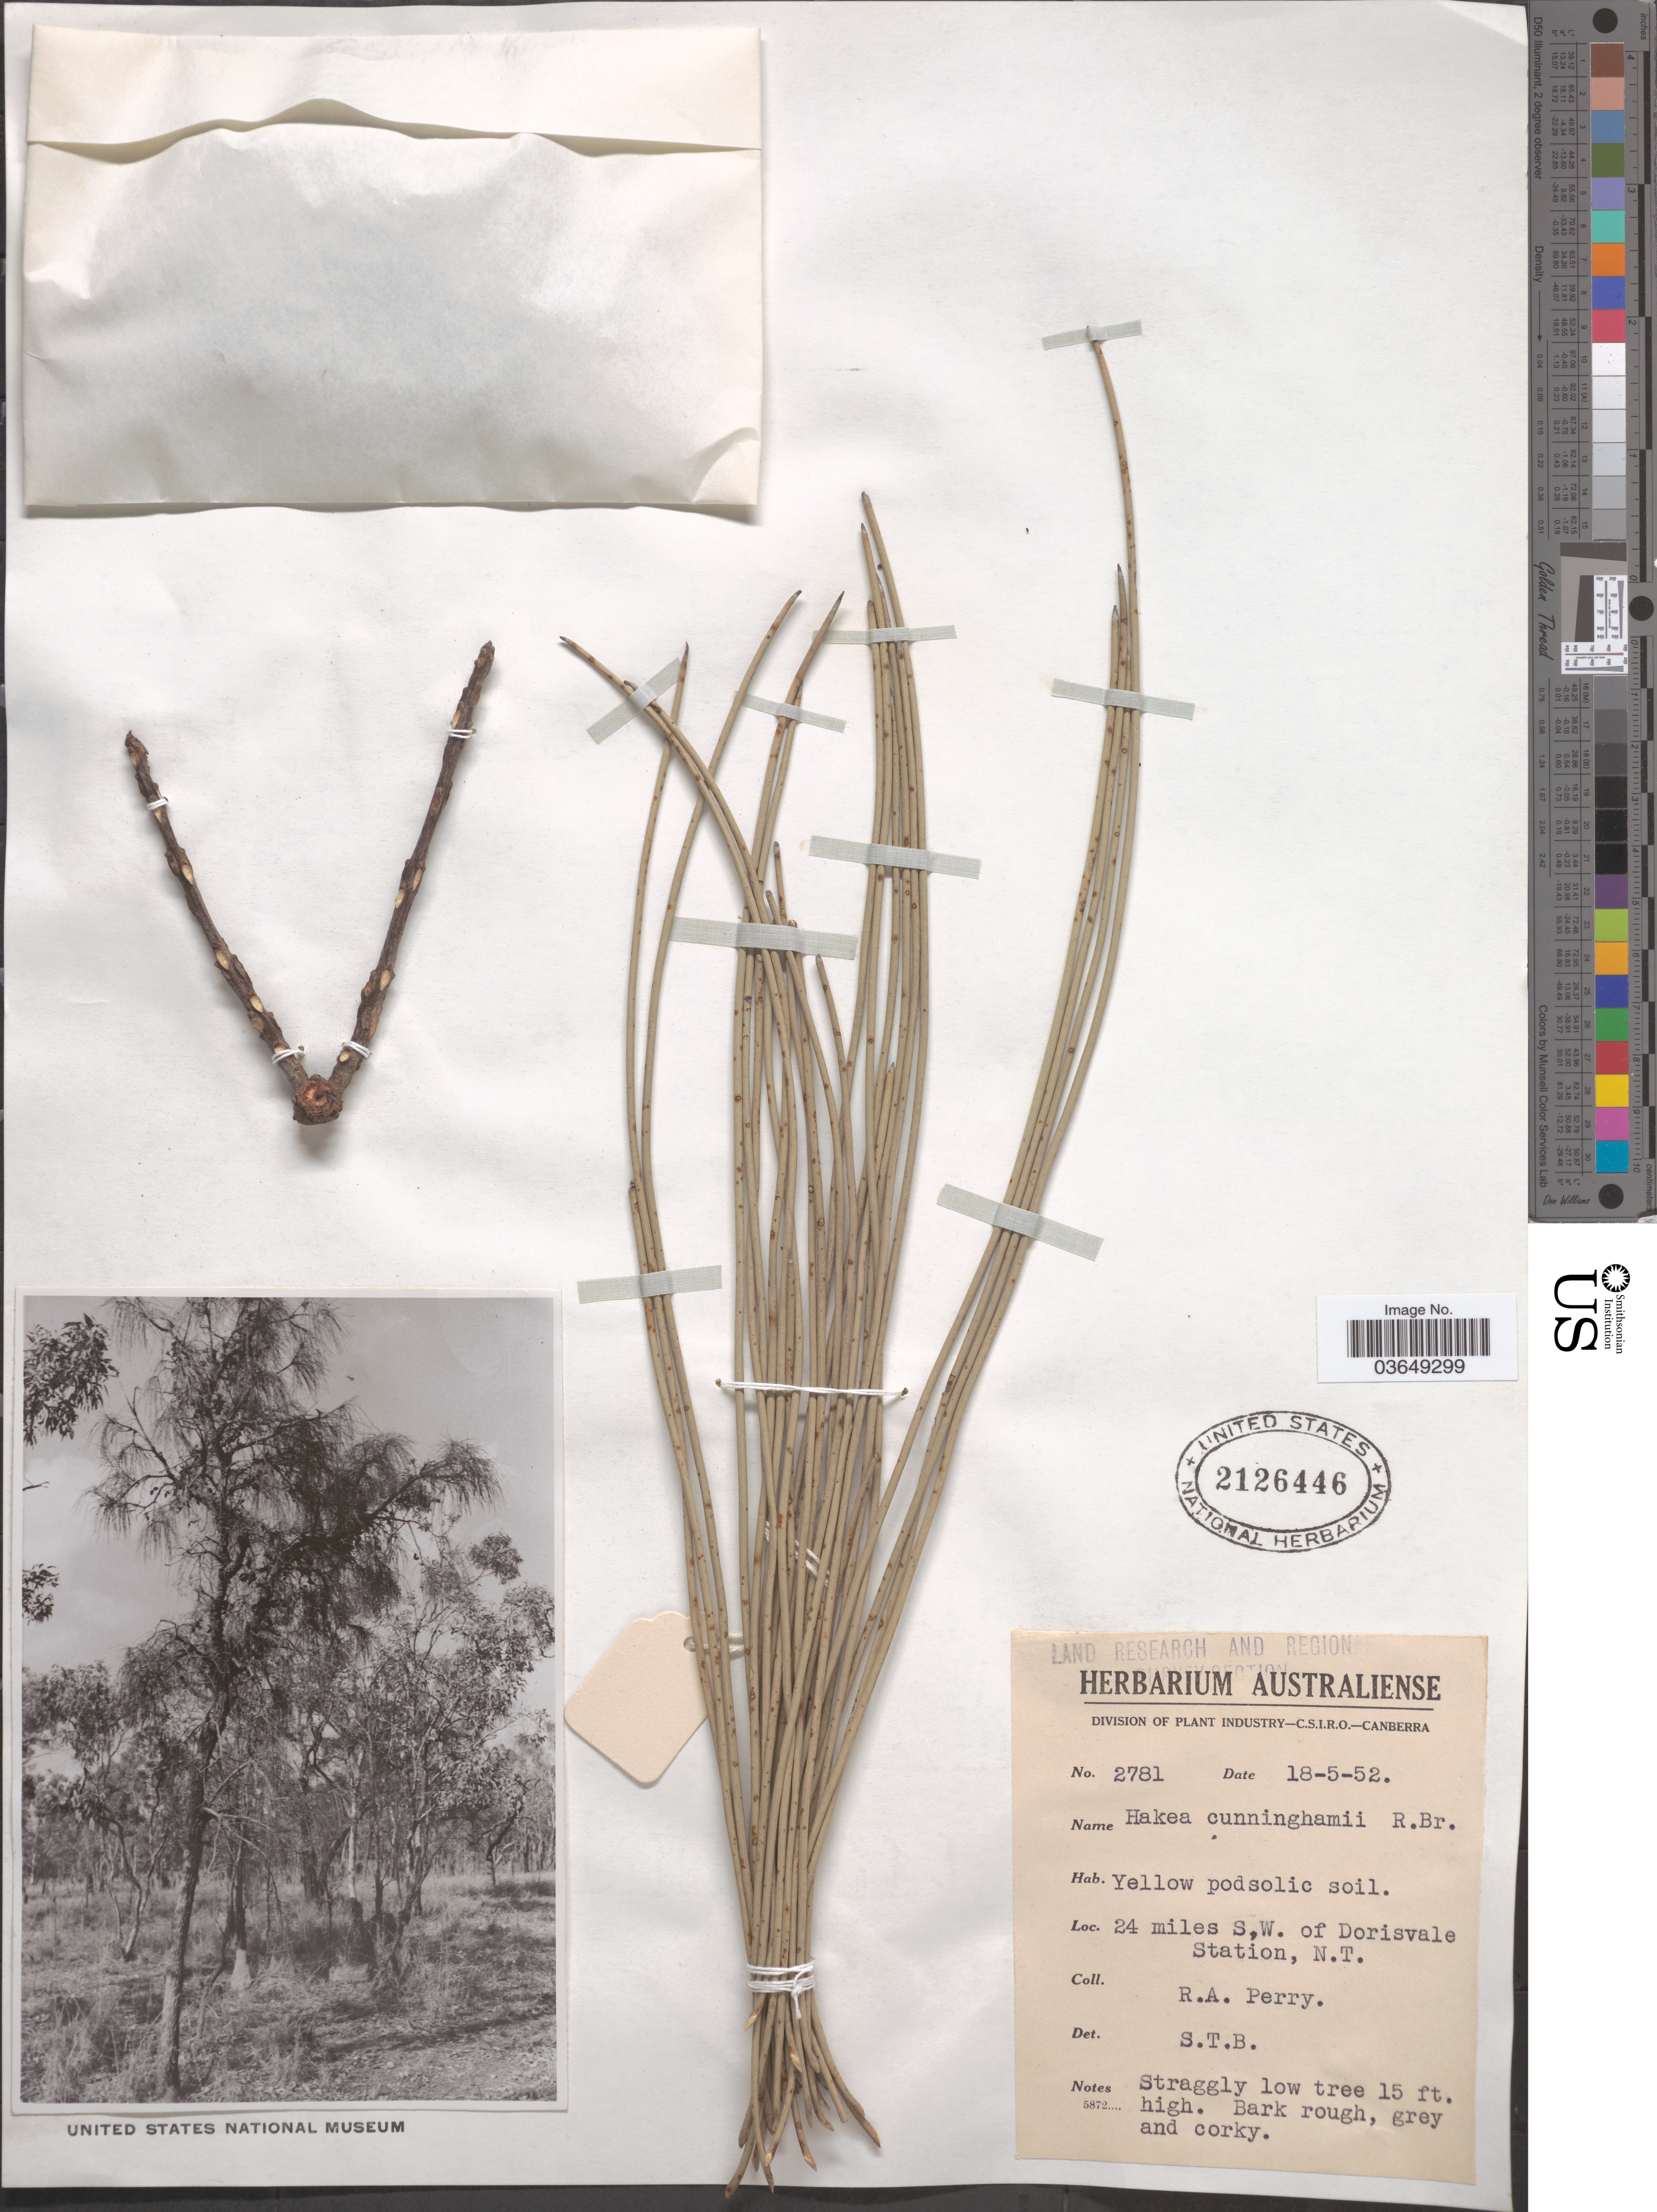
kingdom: Plantae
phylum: Tracheophyta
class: Magnoliopsida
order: Proteales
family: Proteaceae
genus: Hakea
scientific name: Hakea cunninghamii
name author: R. Br.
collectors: Perry, R. A.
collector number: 2781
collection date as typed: Transcribed d/m/y: 18/5/52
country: Australia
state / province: Northern Territory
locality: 24 miles S.W. of Dorisvale Station.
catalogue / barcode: US 2126446